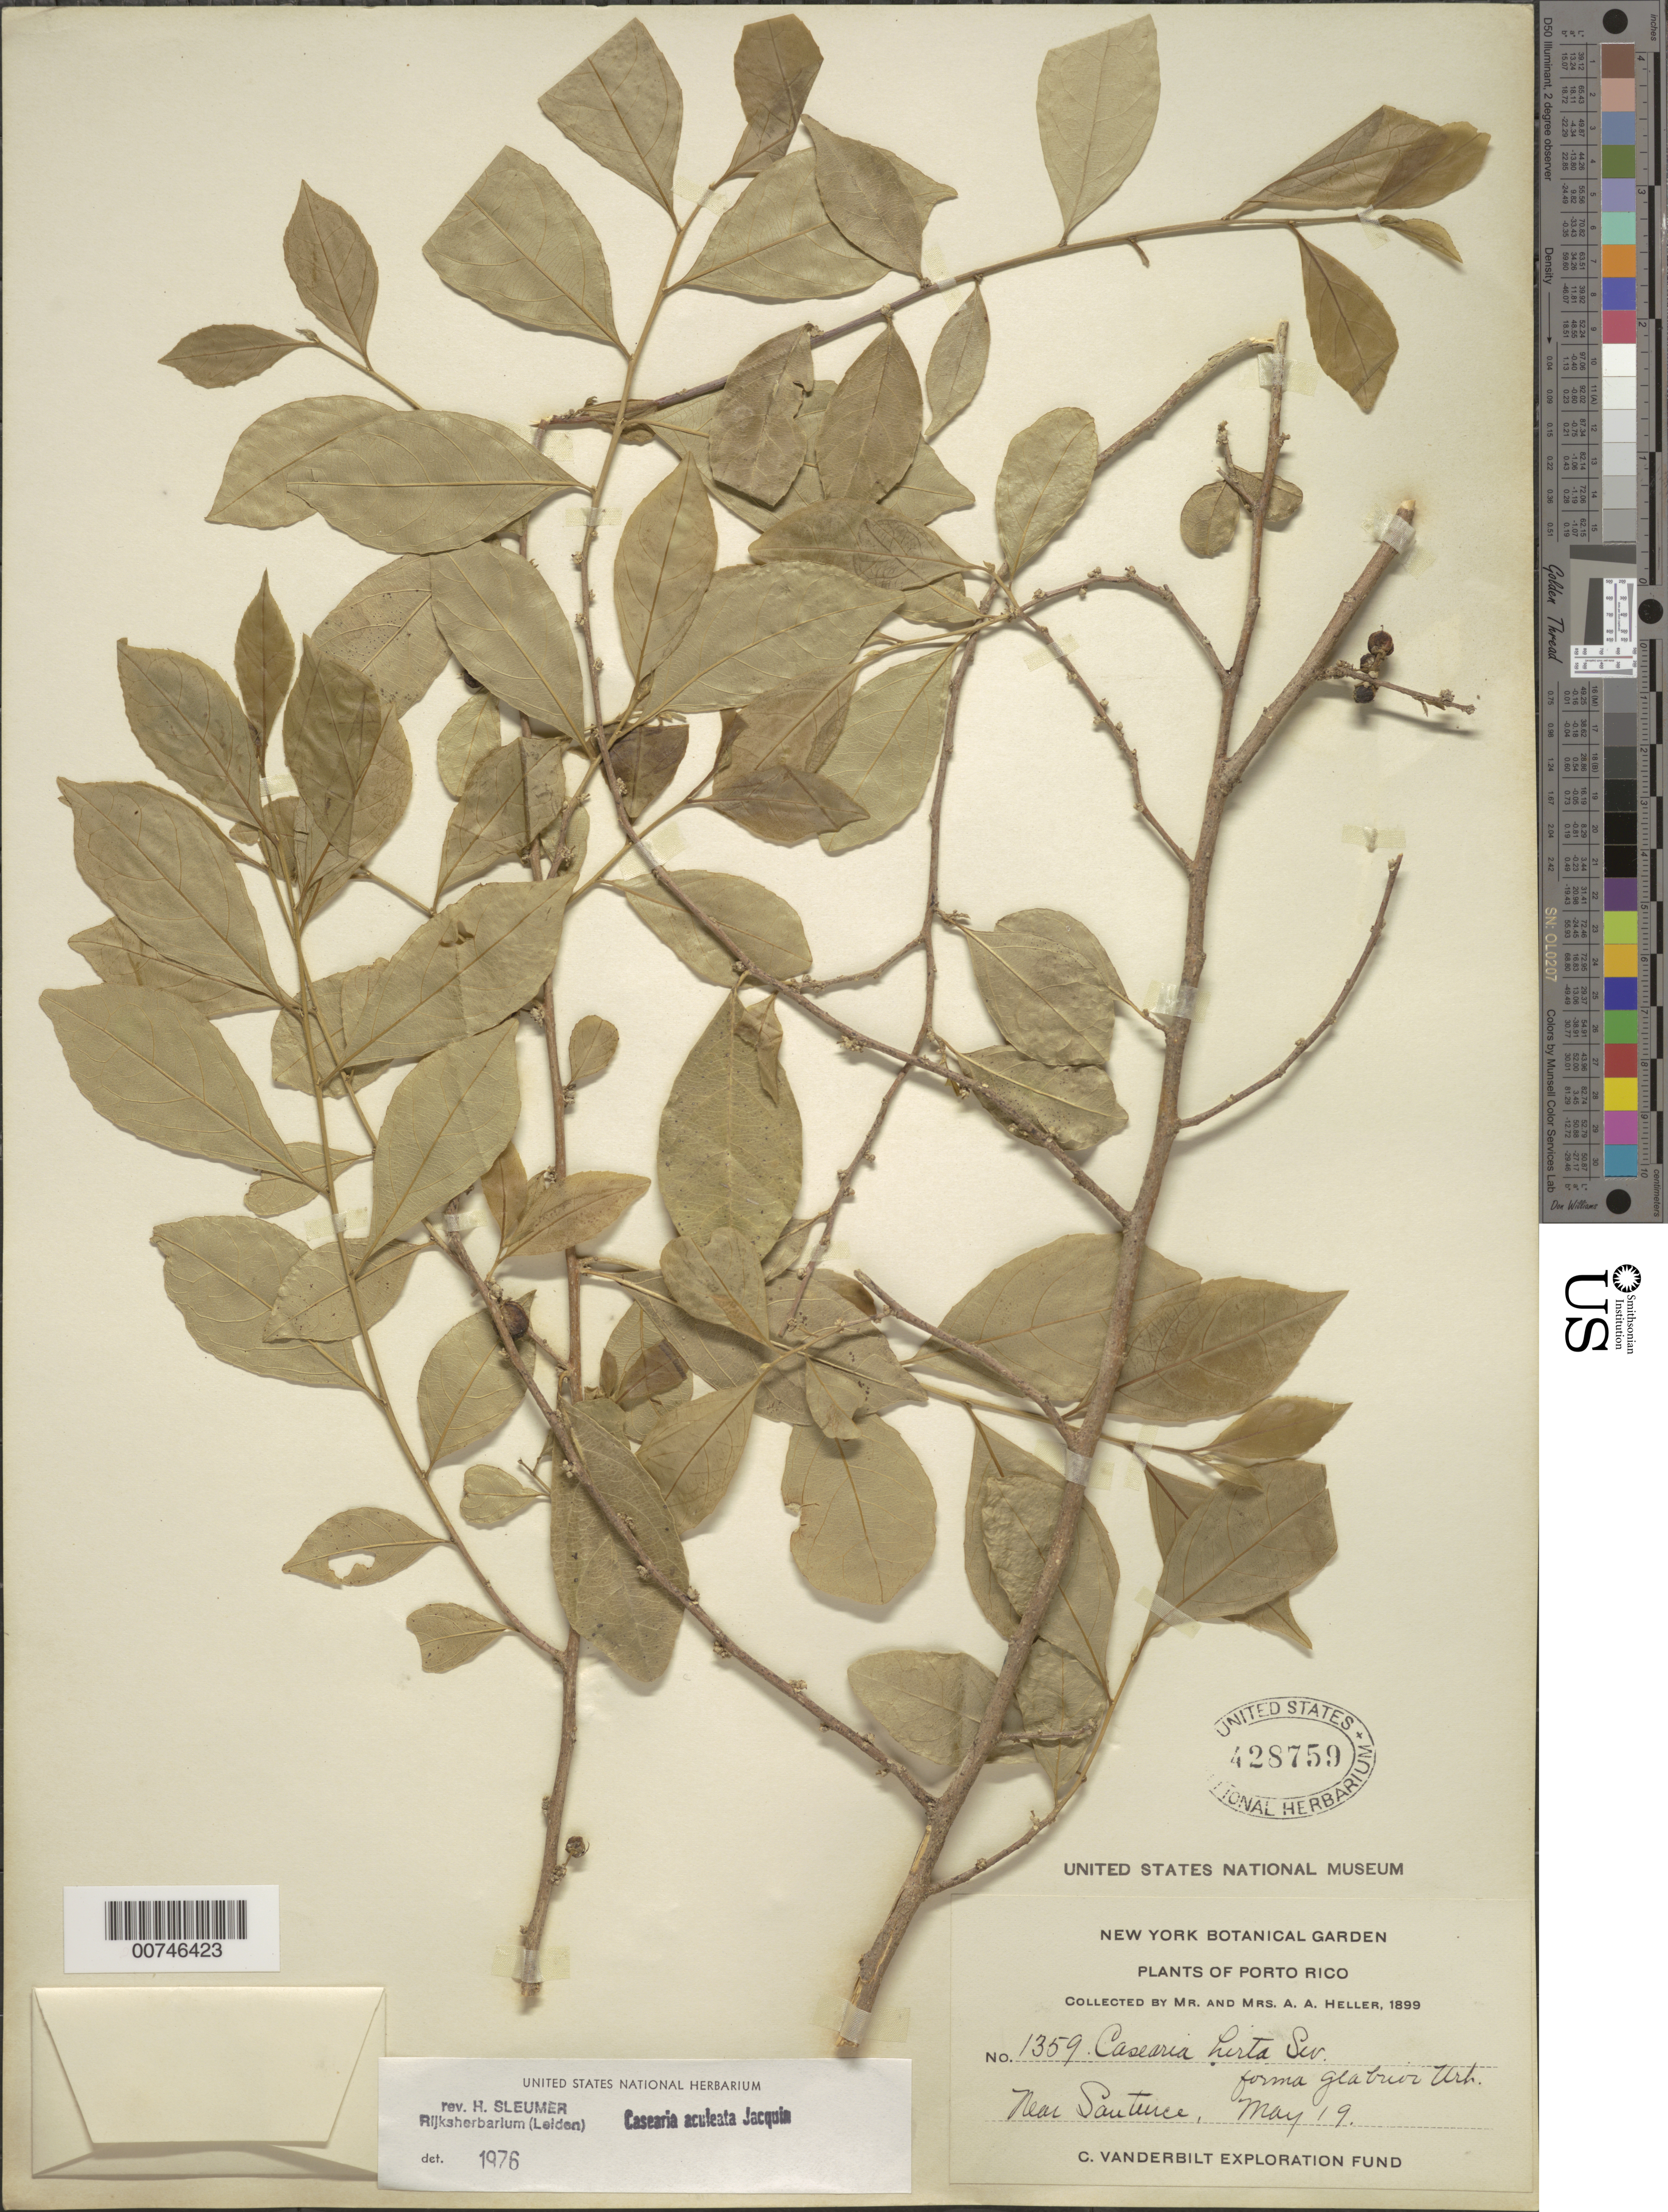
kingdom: Plantae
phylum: Tracheophyta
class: Magnoliopsida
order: Malpighiales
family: Salicaceae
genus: Casearia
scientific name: Casearia aculeata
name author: Jacq.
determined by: Sleumer, H. O.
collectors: A. A. Heller & E. G. Heller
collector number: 1359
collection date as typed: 19 May 1899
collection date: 1899-05-19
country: Puerto Rico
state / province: San Juan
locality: Near Santurce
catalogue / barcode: US 428759